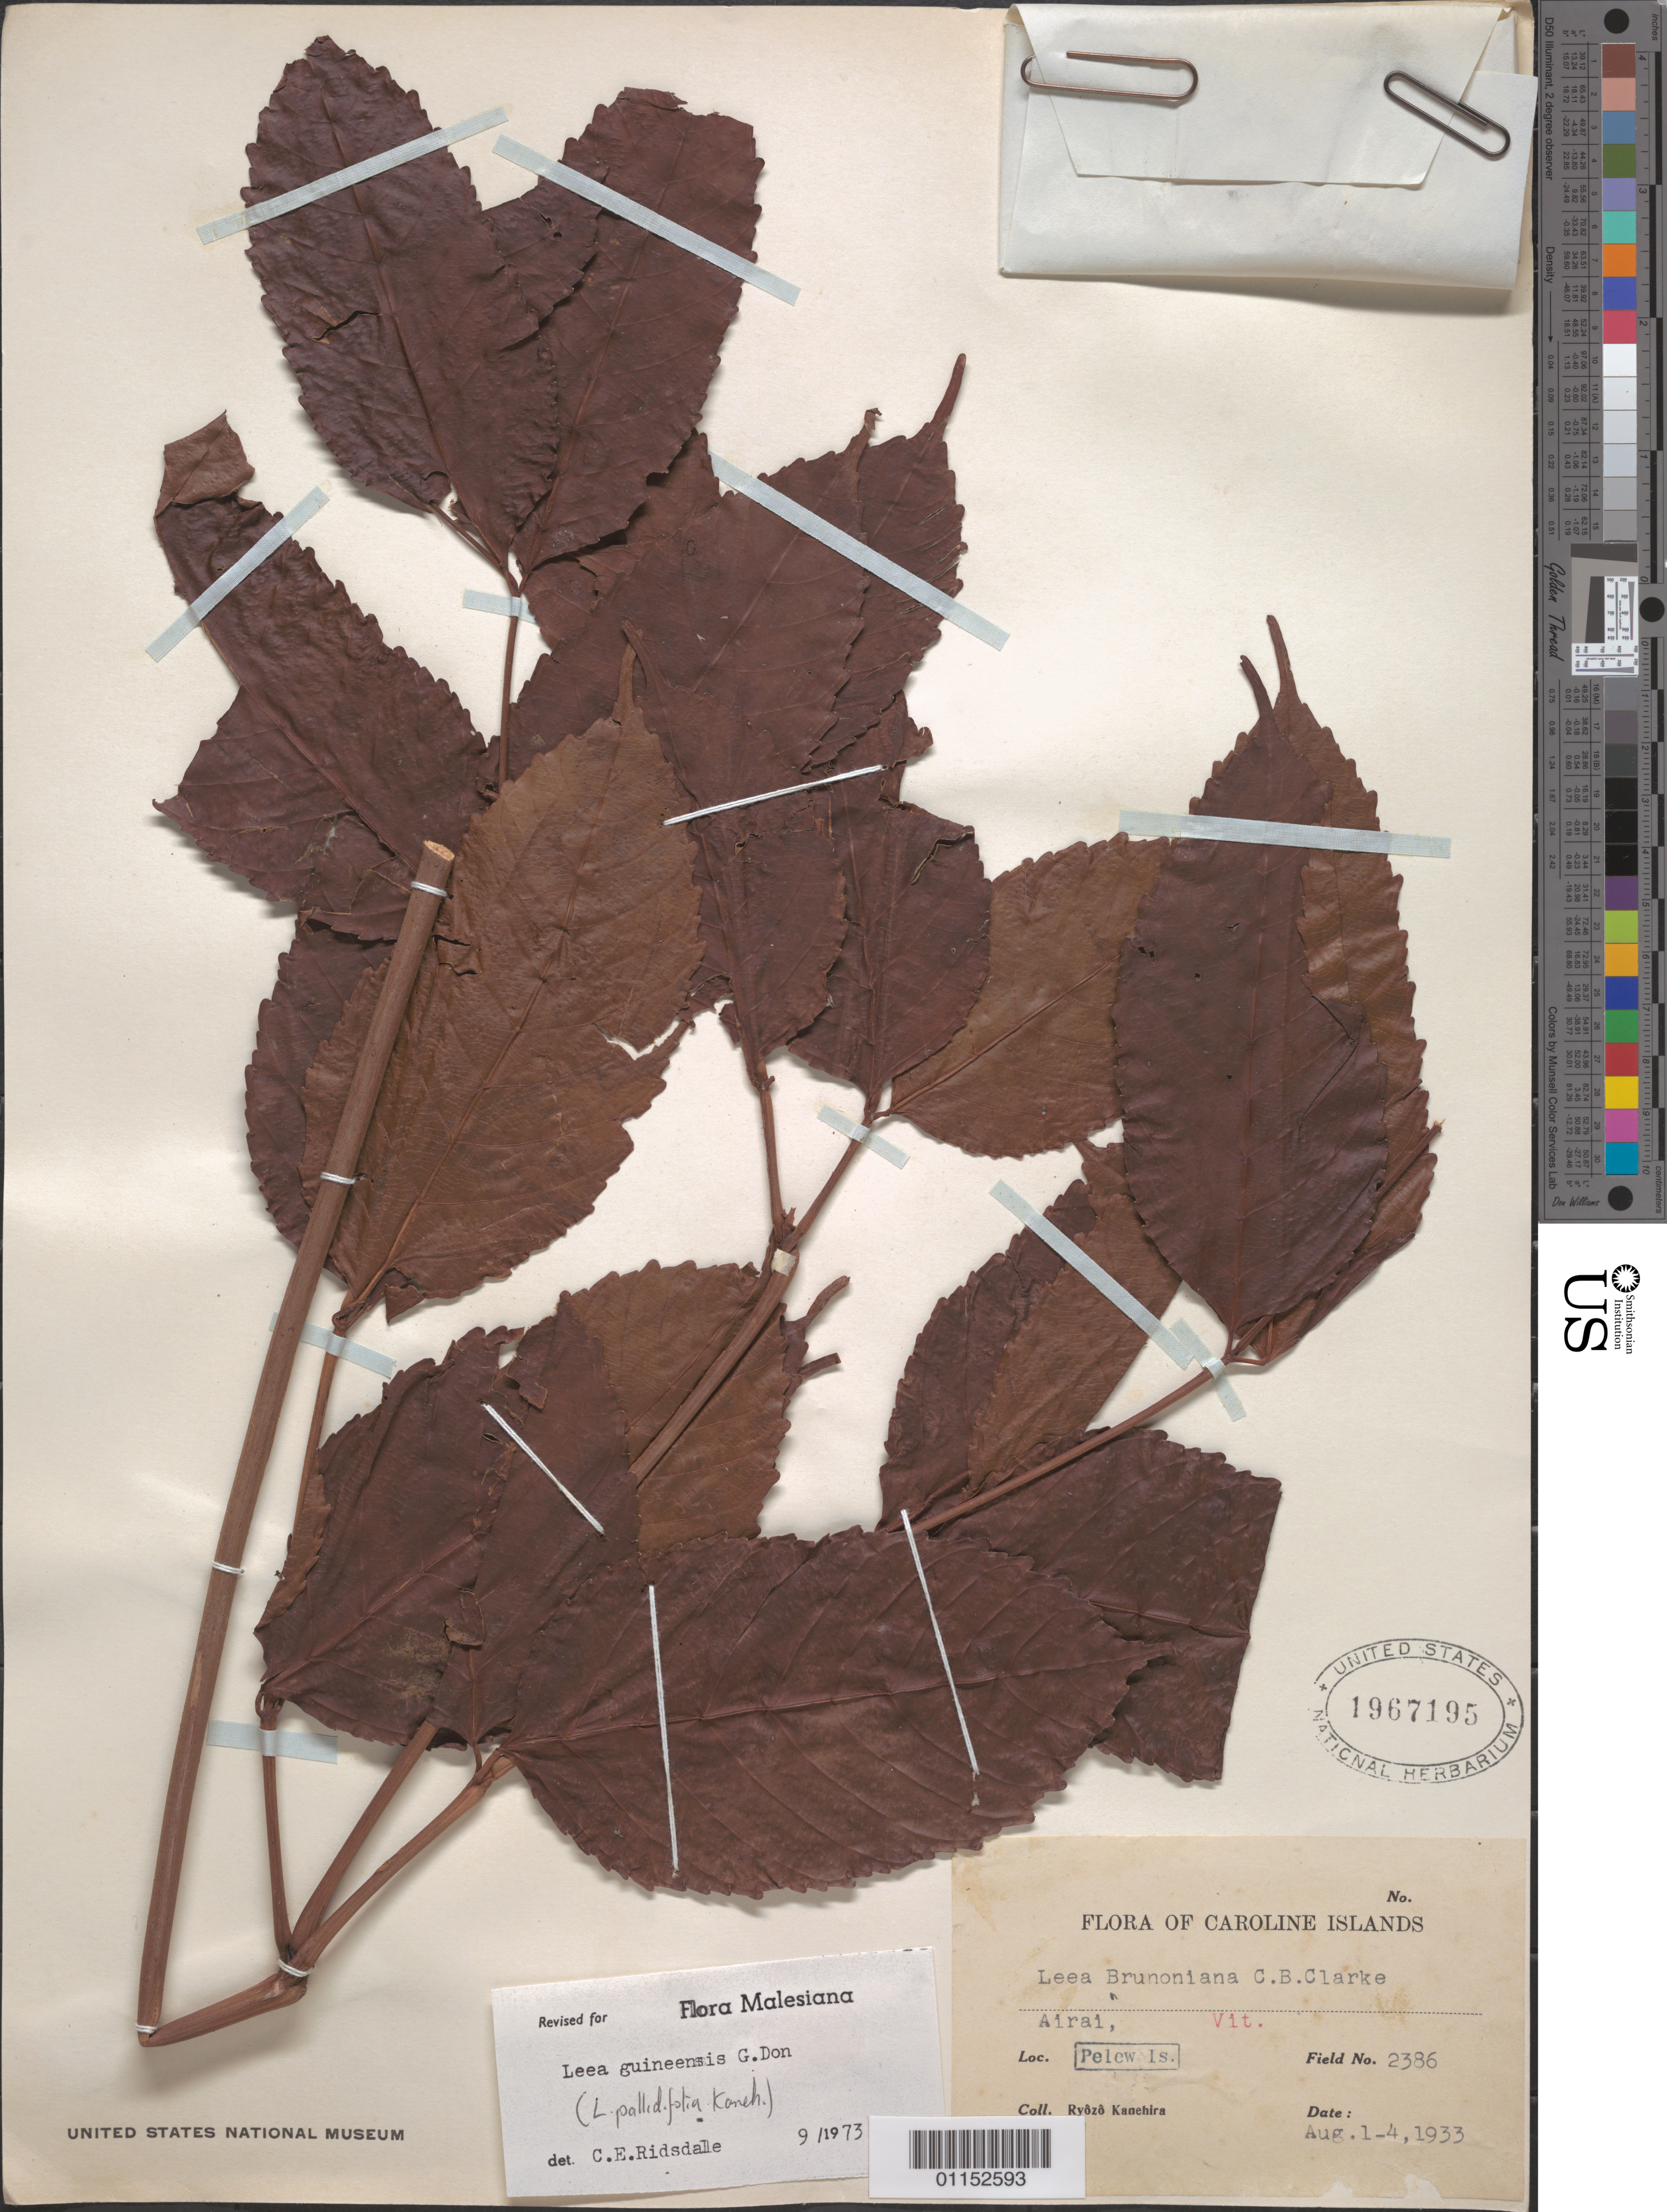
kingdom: Plantae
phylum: Tracheophyta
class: Magnoliopsida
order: Vitales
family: Vitaceae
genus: Leea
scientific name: Leea guineensis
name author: G. Don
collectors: R. Kanehira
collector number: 2386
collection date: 1933-08-01/1933-08-04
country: Palau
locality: Airai, Pelew Is.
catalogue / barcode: US 1967195